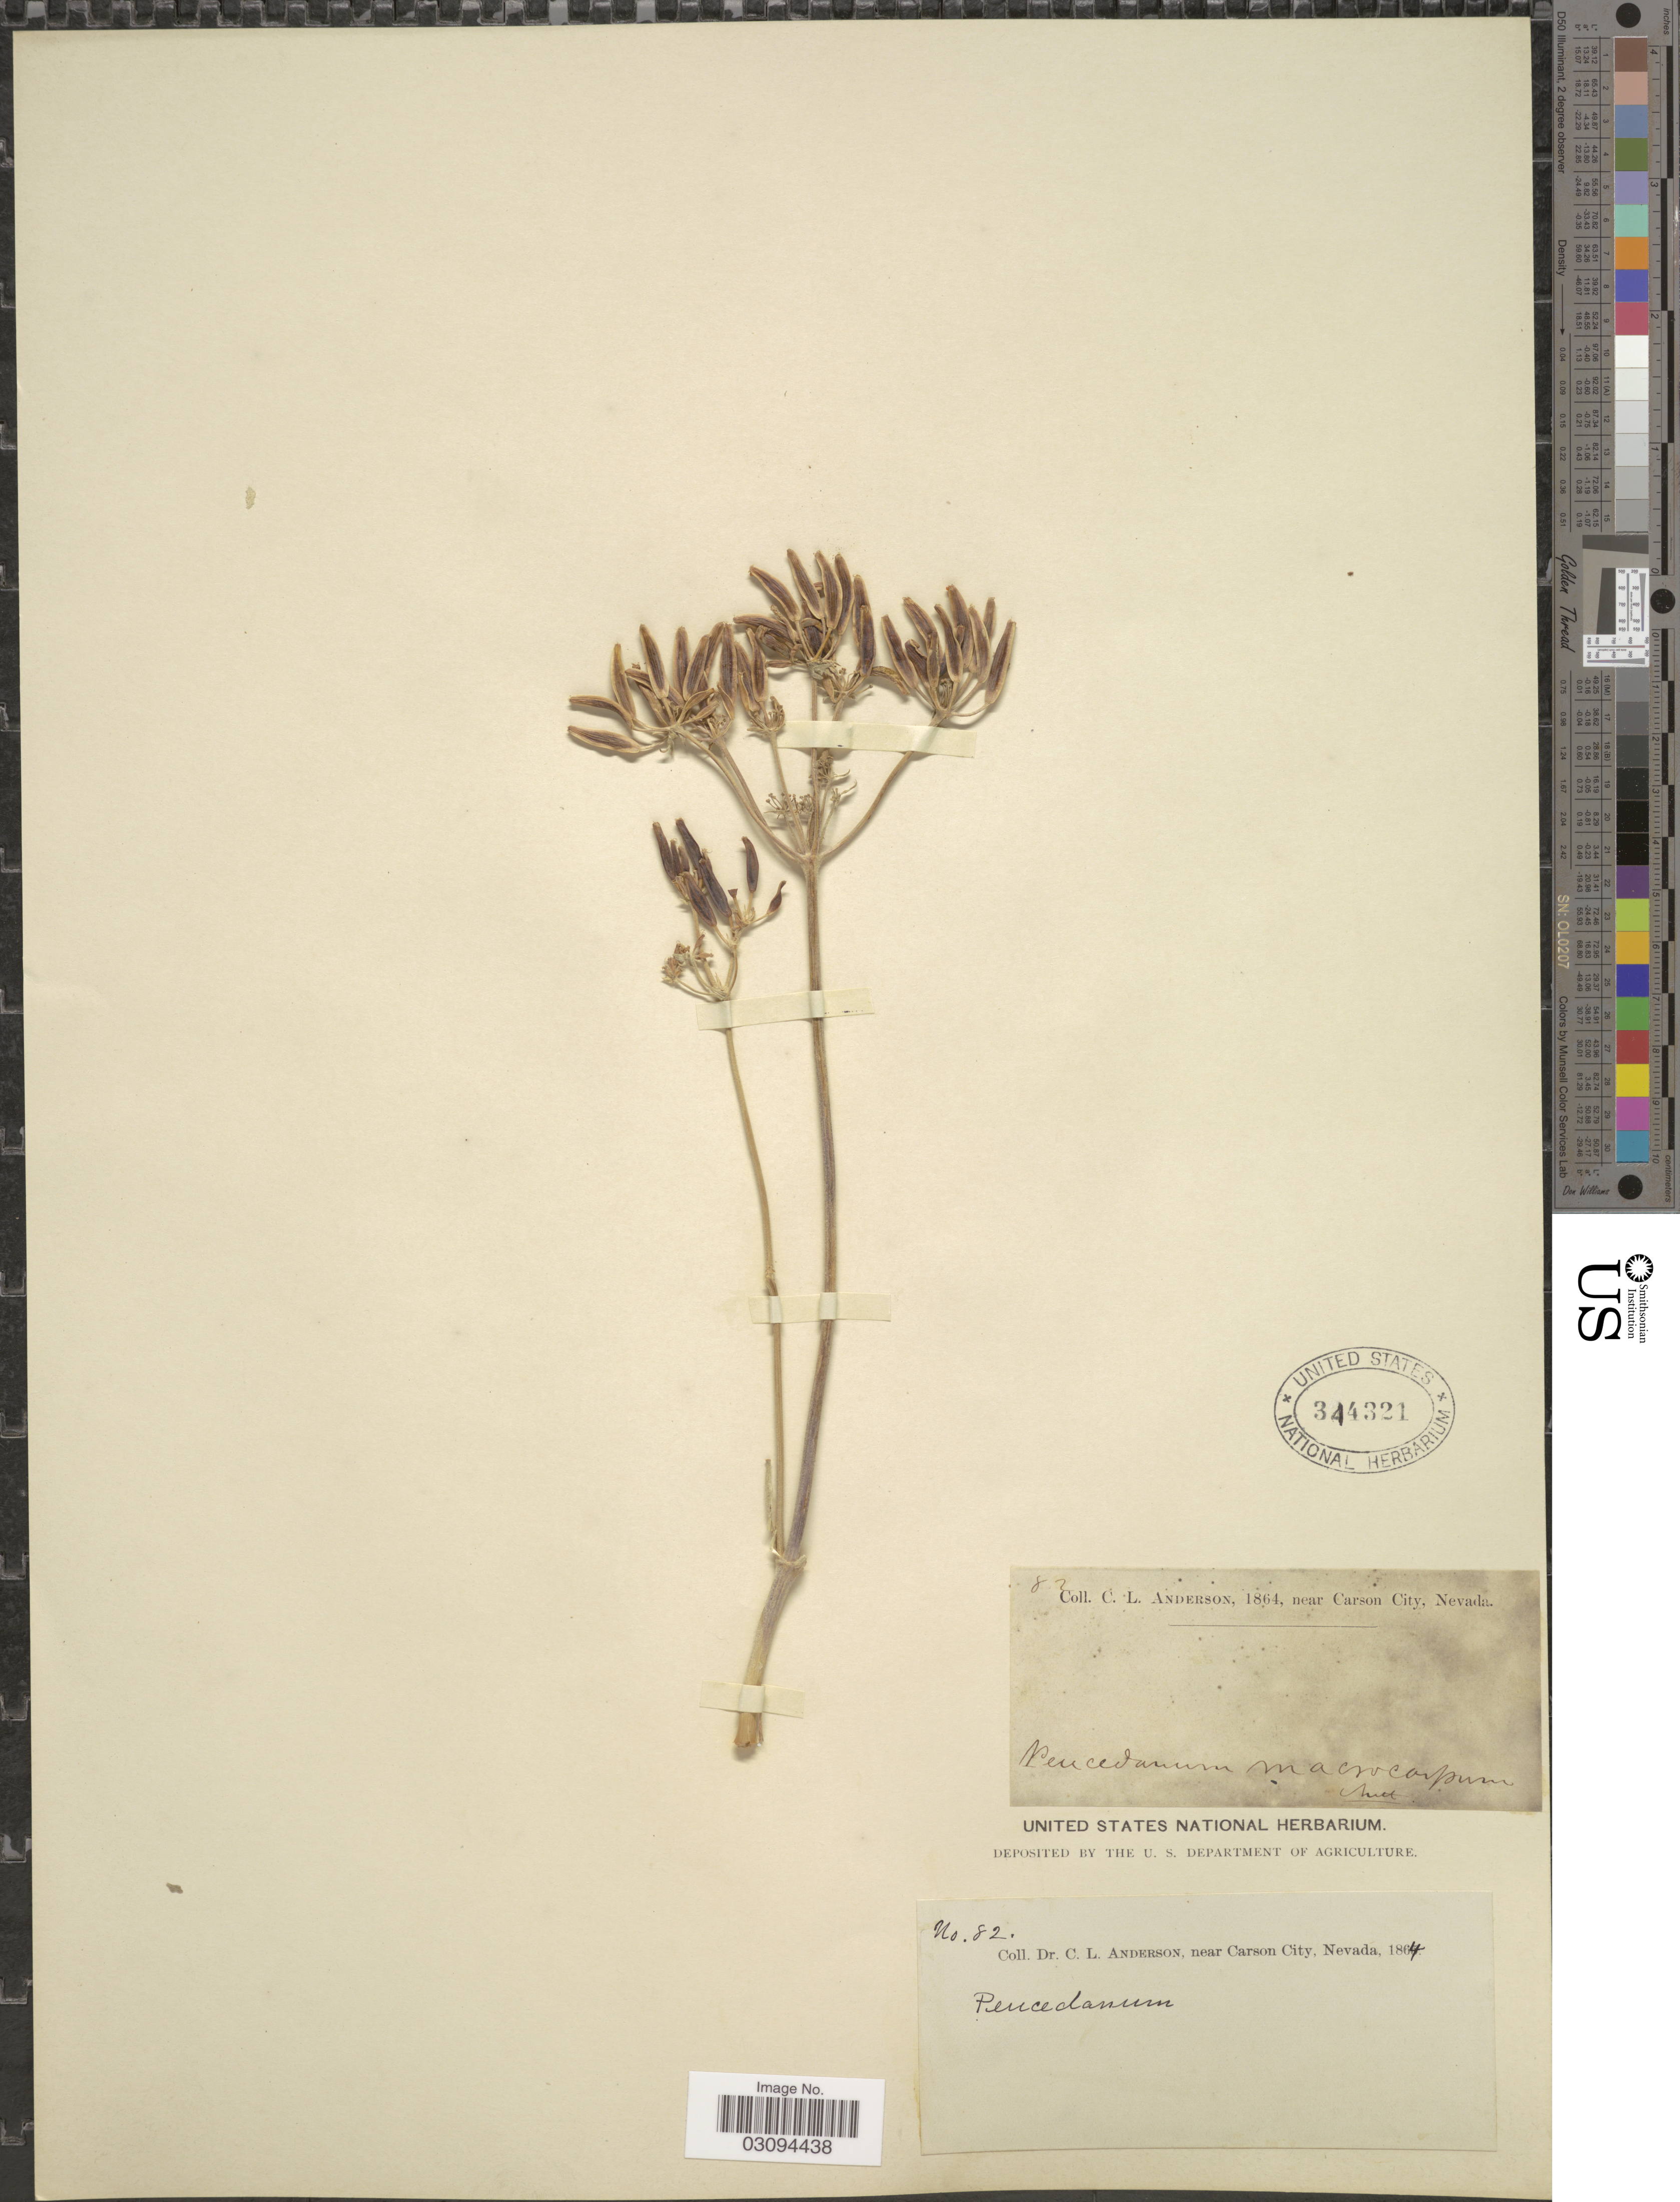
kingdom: Plantae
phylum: Tracheophyta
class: Magnoliopsida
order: Apiales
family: Apiaceae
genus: Lomatium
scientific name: Lomatium macrocarpum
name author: (Hook. et al.) J.M. Coult. & Rose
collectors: C. L. Anderson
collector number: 82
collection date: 1864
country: United States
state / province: Nevada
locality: Near Carson City.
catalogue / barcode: US 344321